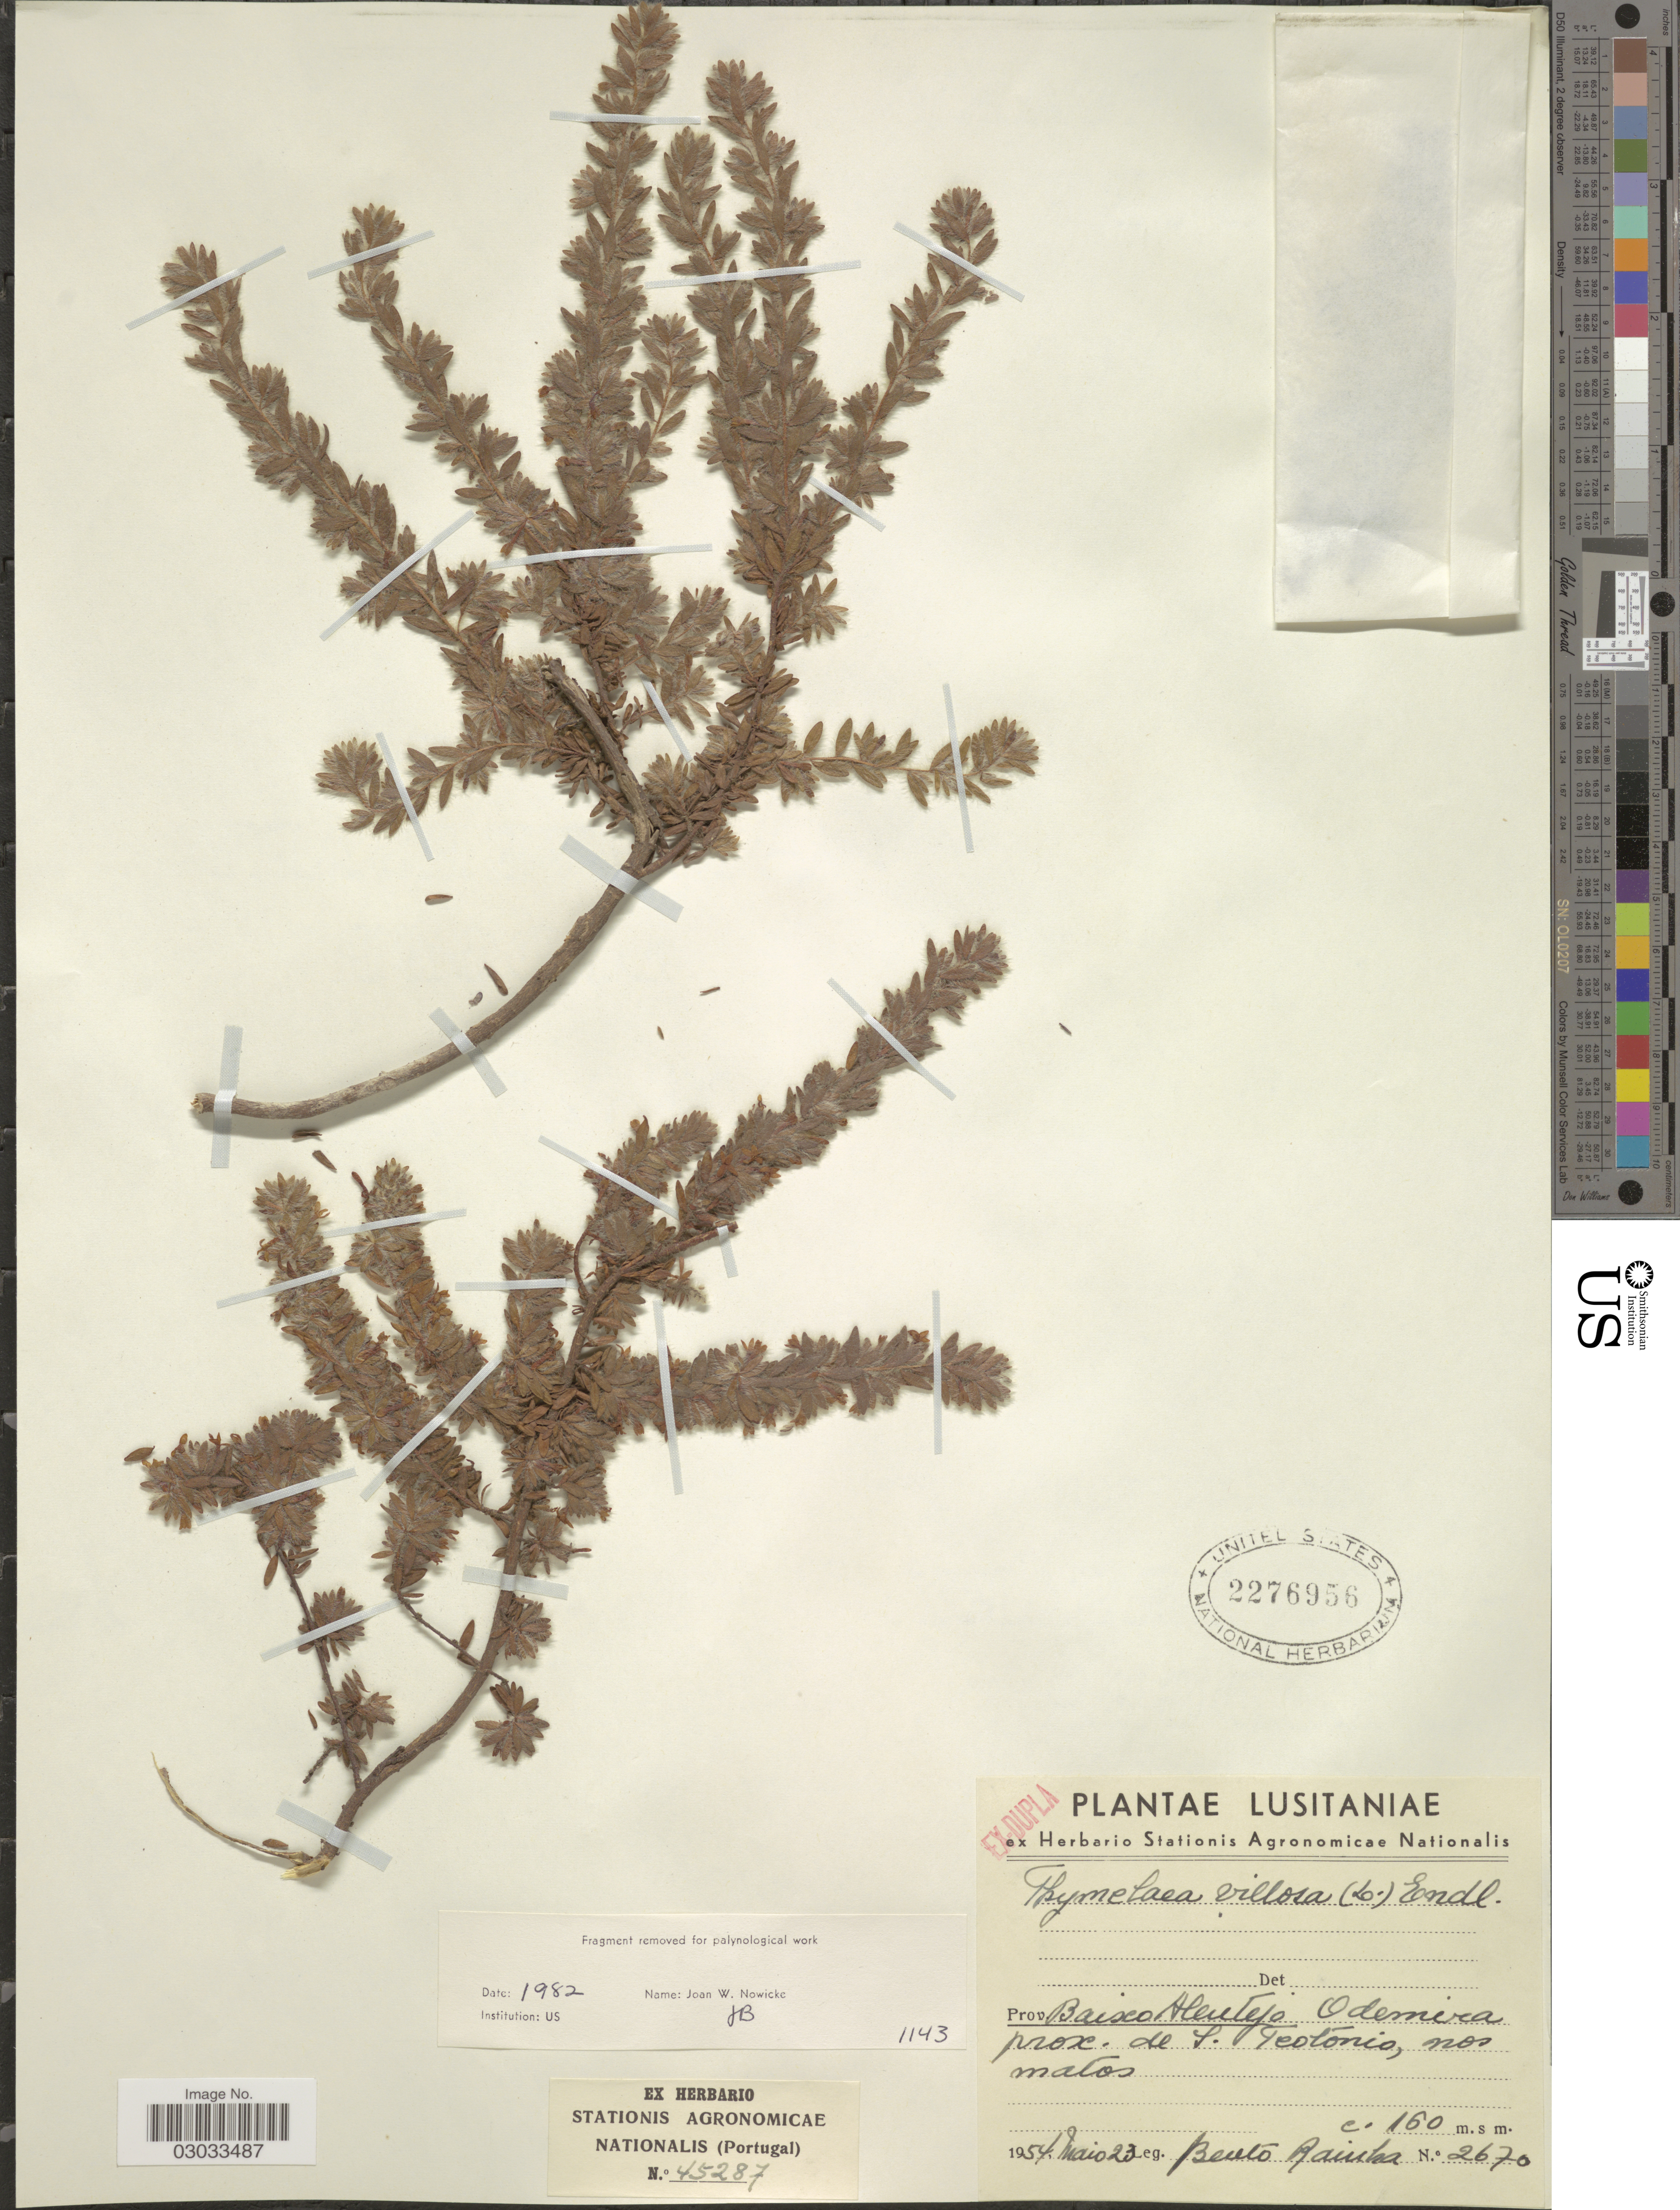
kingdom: Plantae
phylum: Tracheophyta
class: Magnoliopsida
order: Malvales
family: Thymelaeaceae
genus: Thymelaea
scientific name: Thymelaea villosa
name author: (L.) Endl.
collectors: B. Rainha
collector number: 2670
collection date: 1954-05-23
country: Portugal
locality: Lusitaniae. Prov. Baixo Alentejo. Odemira prox. de S. Teotonio, nos matos.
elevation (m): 160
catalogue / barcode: US 2276956